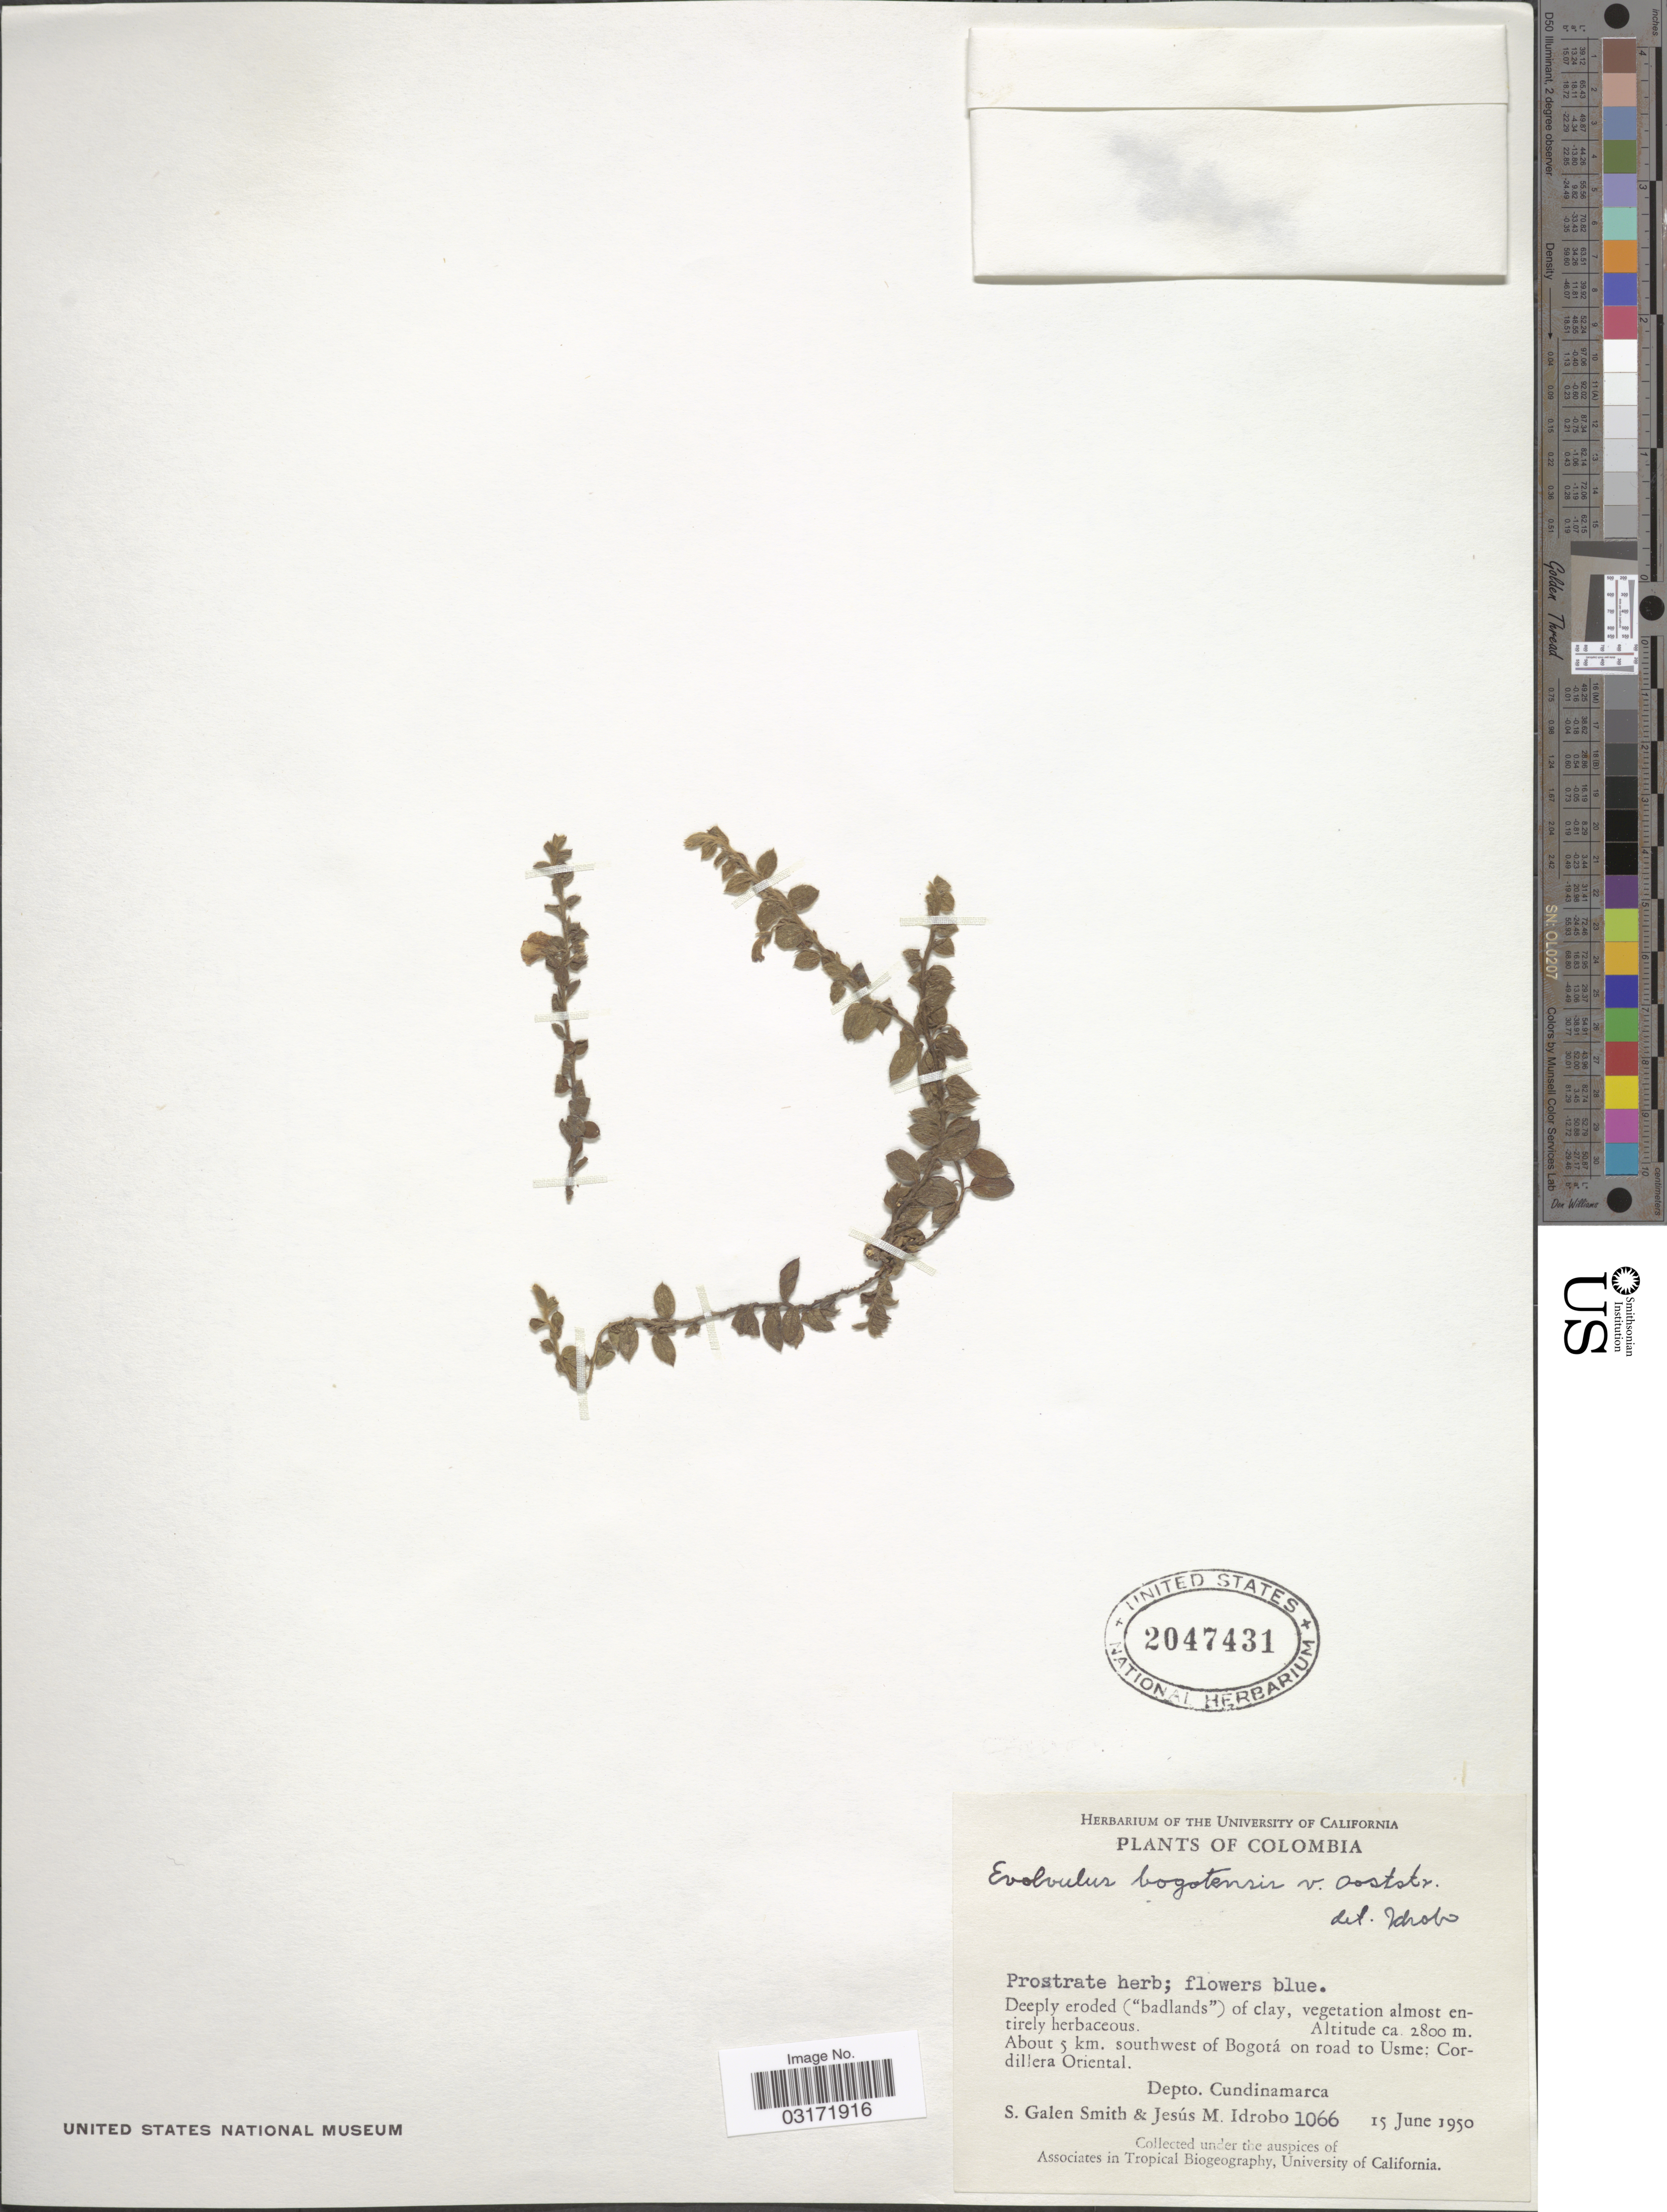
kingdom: Plantae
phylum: Tracheophyta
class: Magnoliopsida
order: Solanales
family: Convolvulaceae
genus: Evolvulus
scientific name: Evolvulus bogotensis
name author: Ooststr.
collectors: S. G. Smith & J. M. Idrobo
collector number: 1066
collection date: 1950-06-15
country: Colombia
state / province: Cundinamarca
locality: About 5 km. southwest of Bogotá on road to Usme; Cordillera Oriental. Depto. Cundinamarca.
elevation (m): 2800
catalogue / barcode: US 2047431